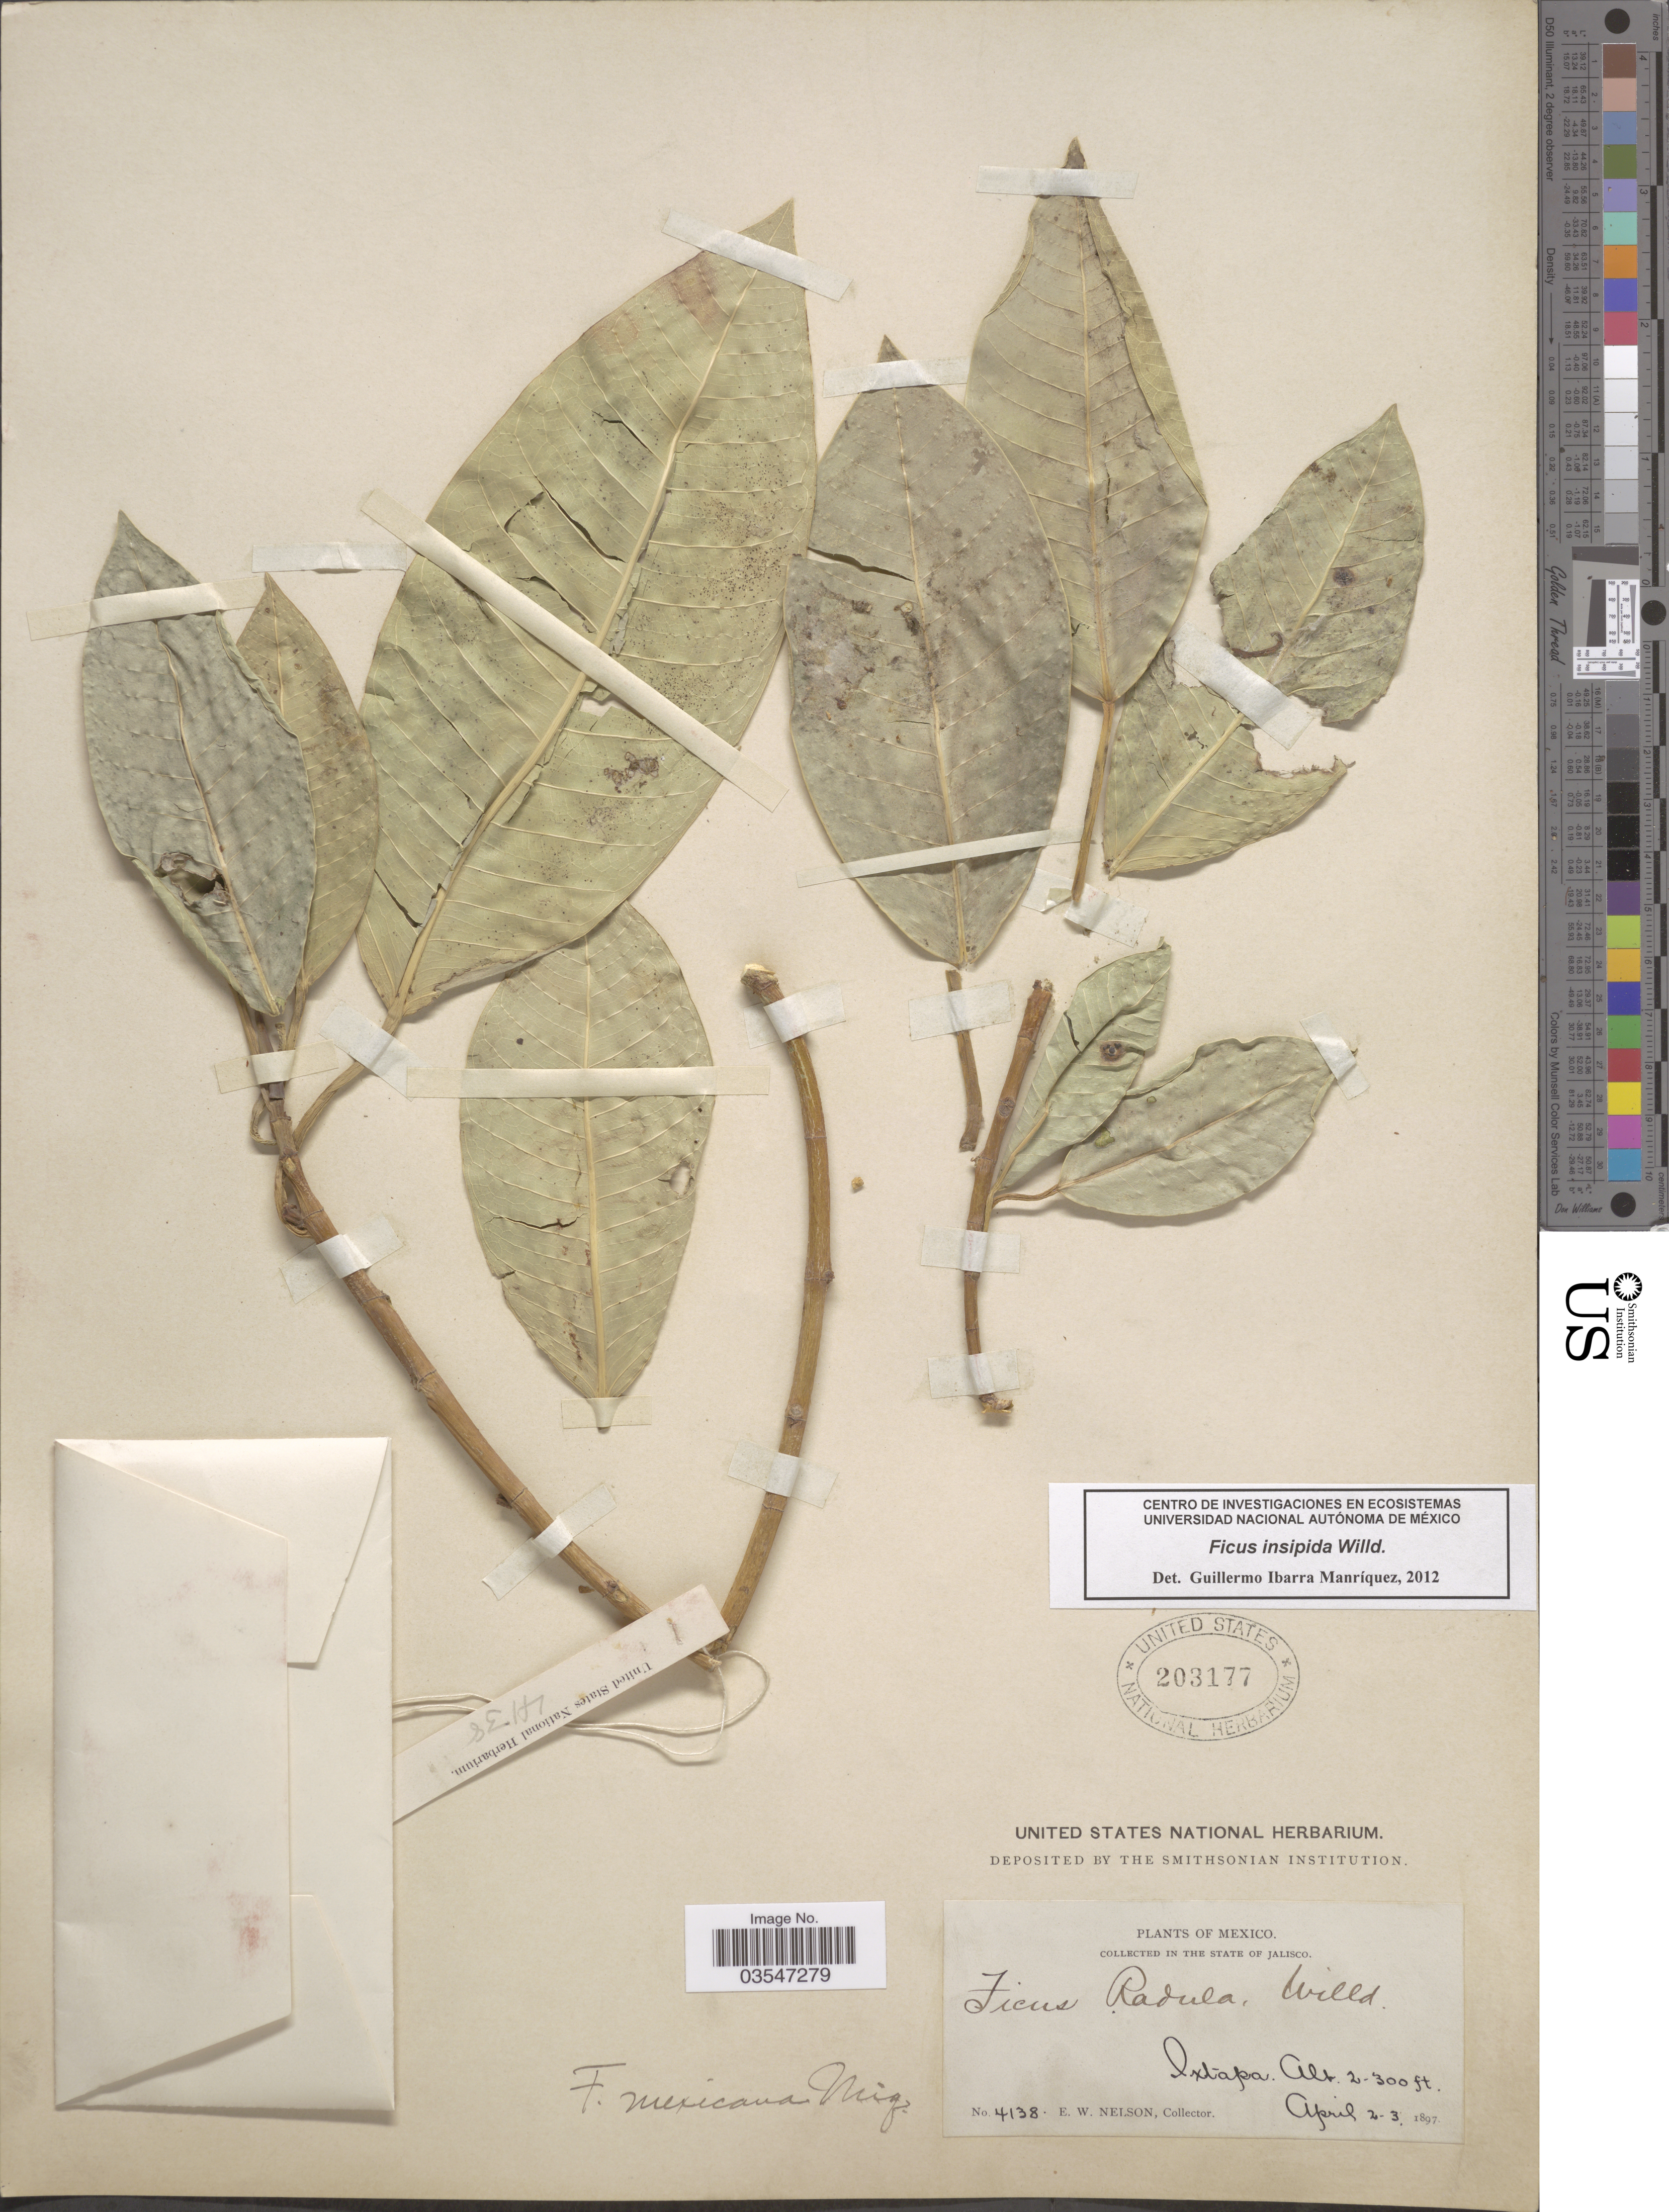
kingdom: Plantae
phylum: Tracheophyta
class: Magnoliopsida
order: Rosales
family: Moraceae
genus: Ficus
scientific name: Ficus insipida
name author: Willd.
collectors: E. W. Nelson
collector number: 4138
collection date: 1897-04-02/1897-04-03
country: Mexico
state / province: Jalisco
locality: Ixtapa.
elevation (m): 61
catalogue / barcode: US 203177